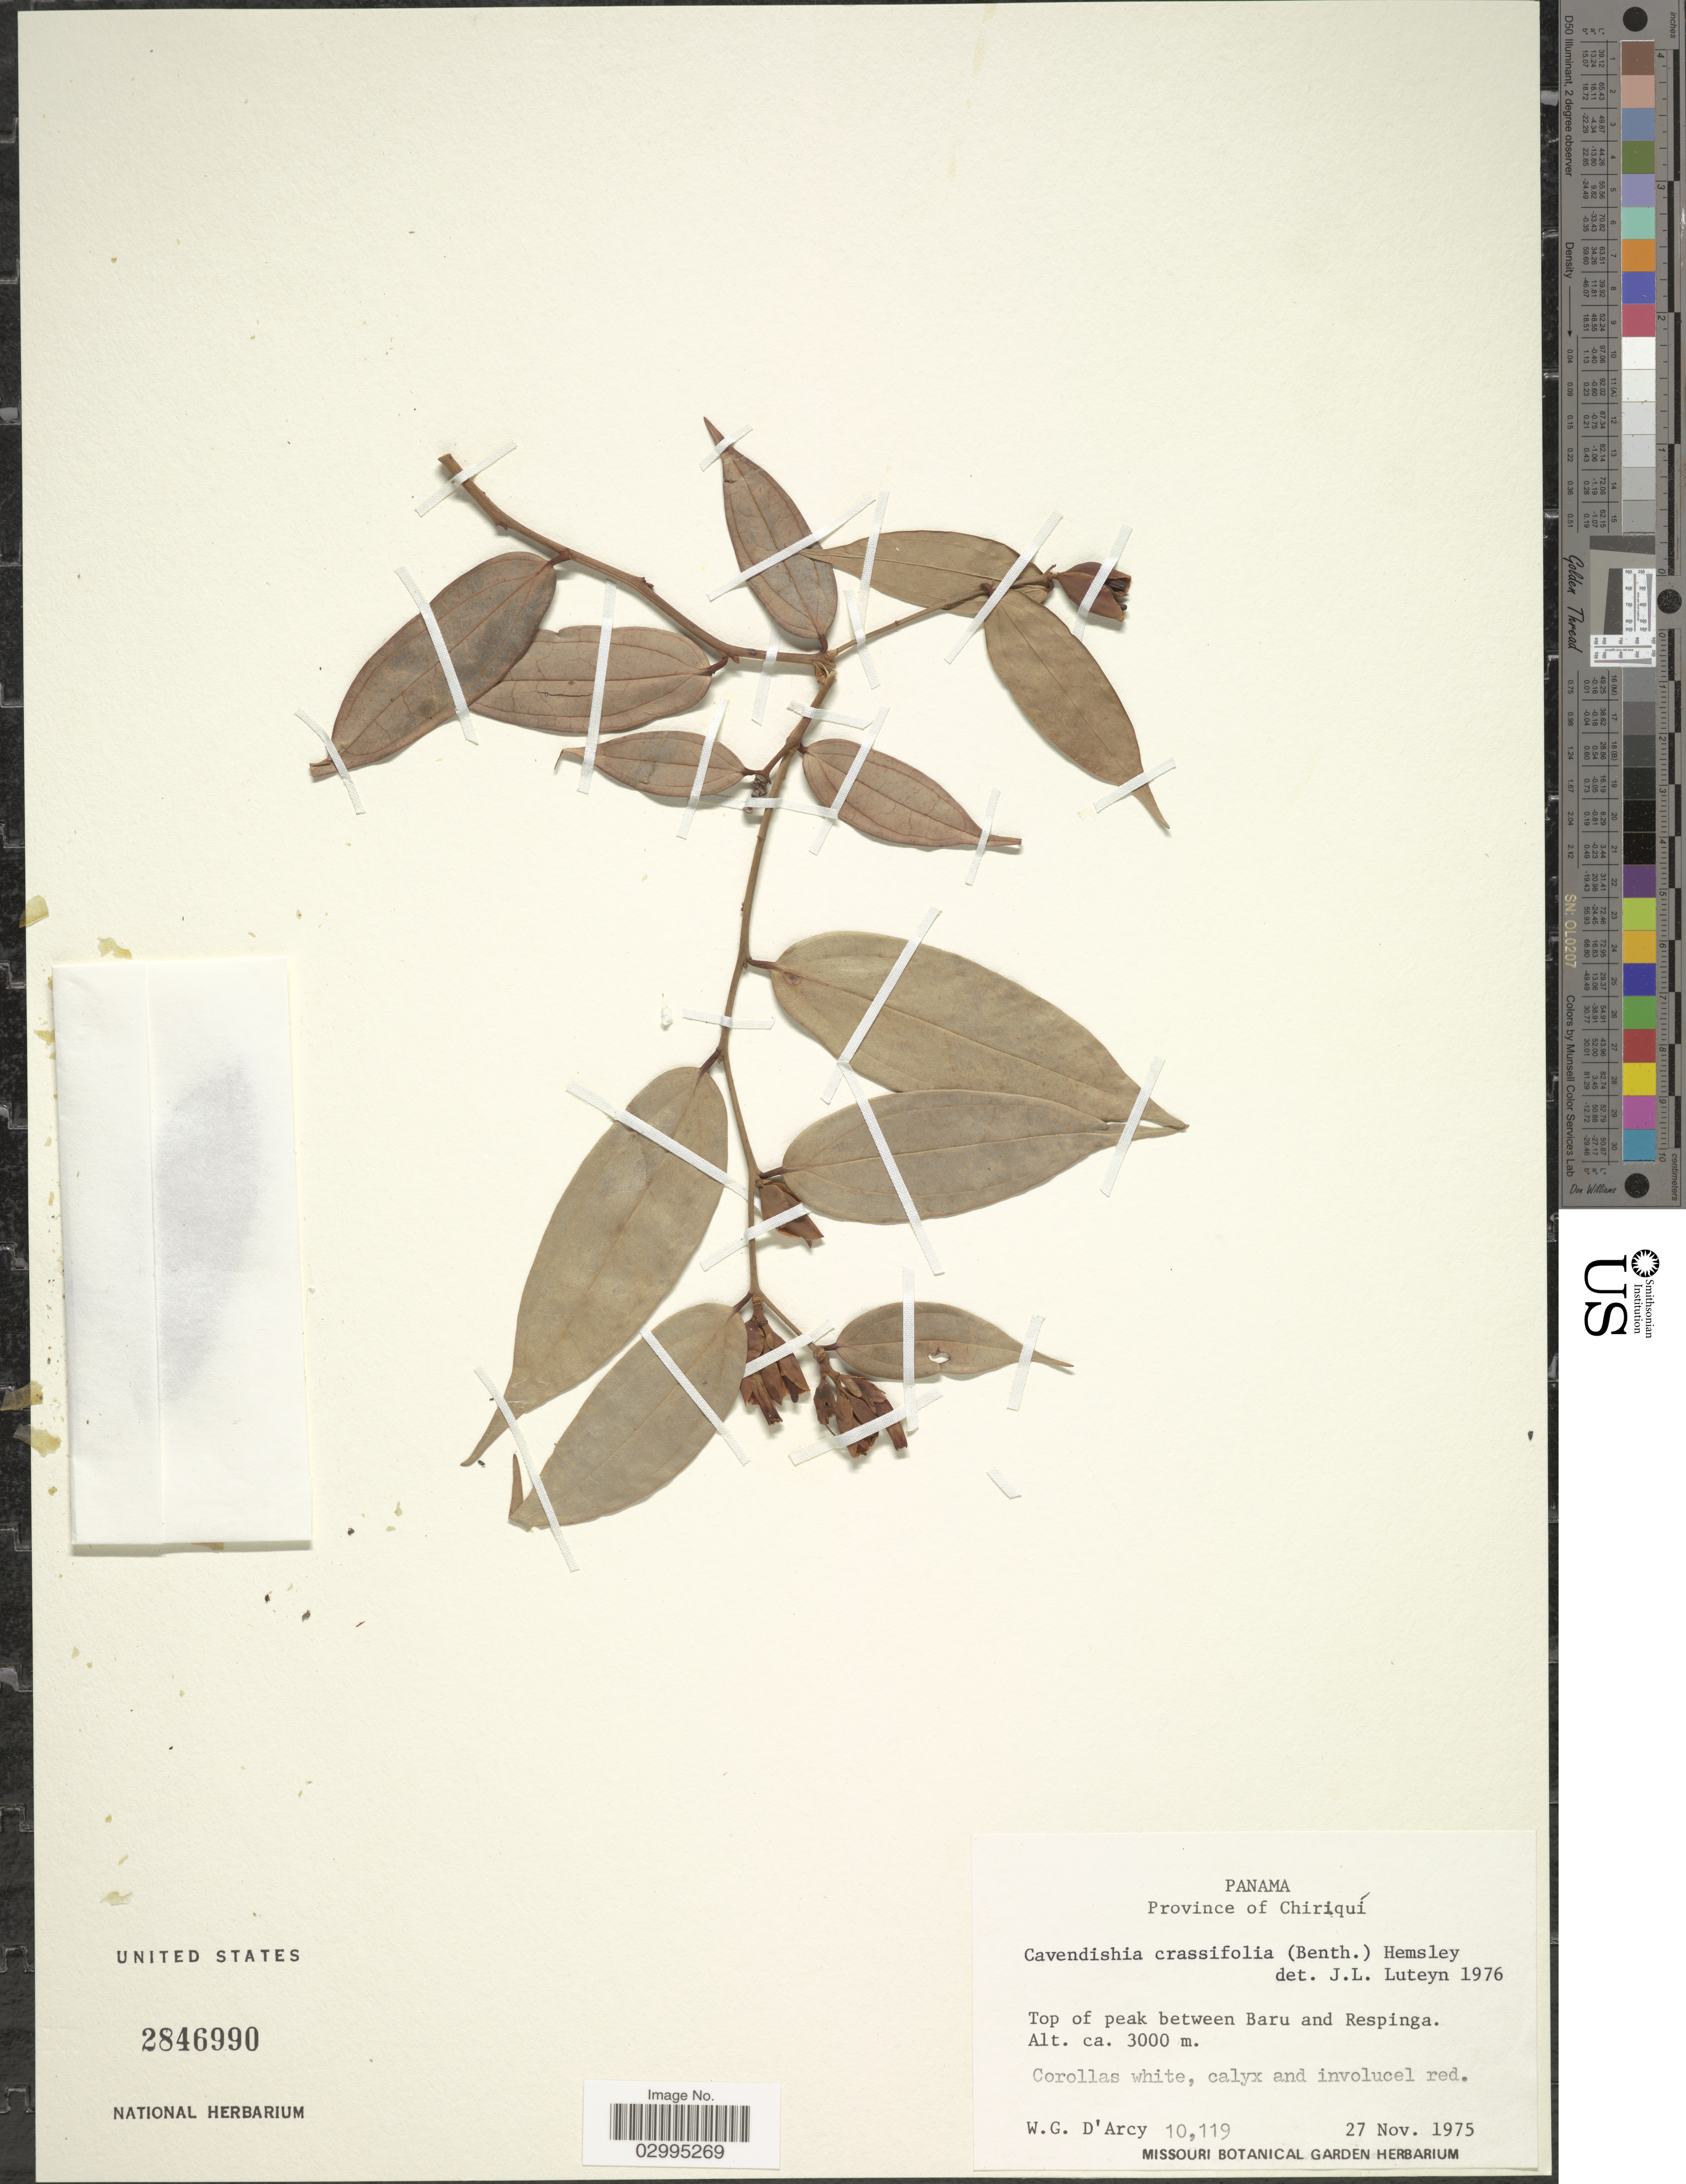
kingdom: Plantae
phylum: Tracheophyta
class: Magnoliopsida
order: Ericales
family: Ericaceae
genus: Cavendishia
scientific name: Cavendishia crassifolia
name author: (Benth.) Hemsl.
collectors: W. G. D'Arcy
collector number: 10119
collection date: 1975-11-27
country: Panama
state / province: Chiriqui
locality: Top of peak between Baru and Respinga.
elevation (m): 3000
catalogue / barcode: US 2846990